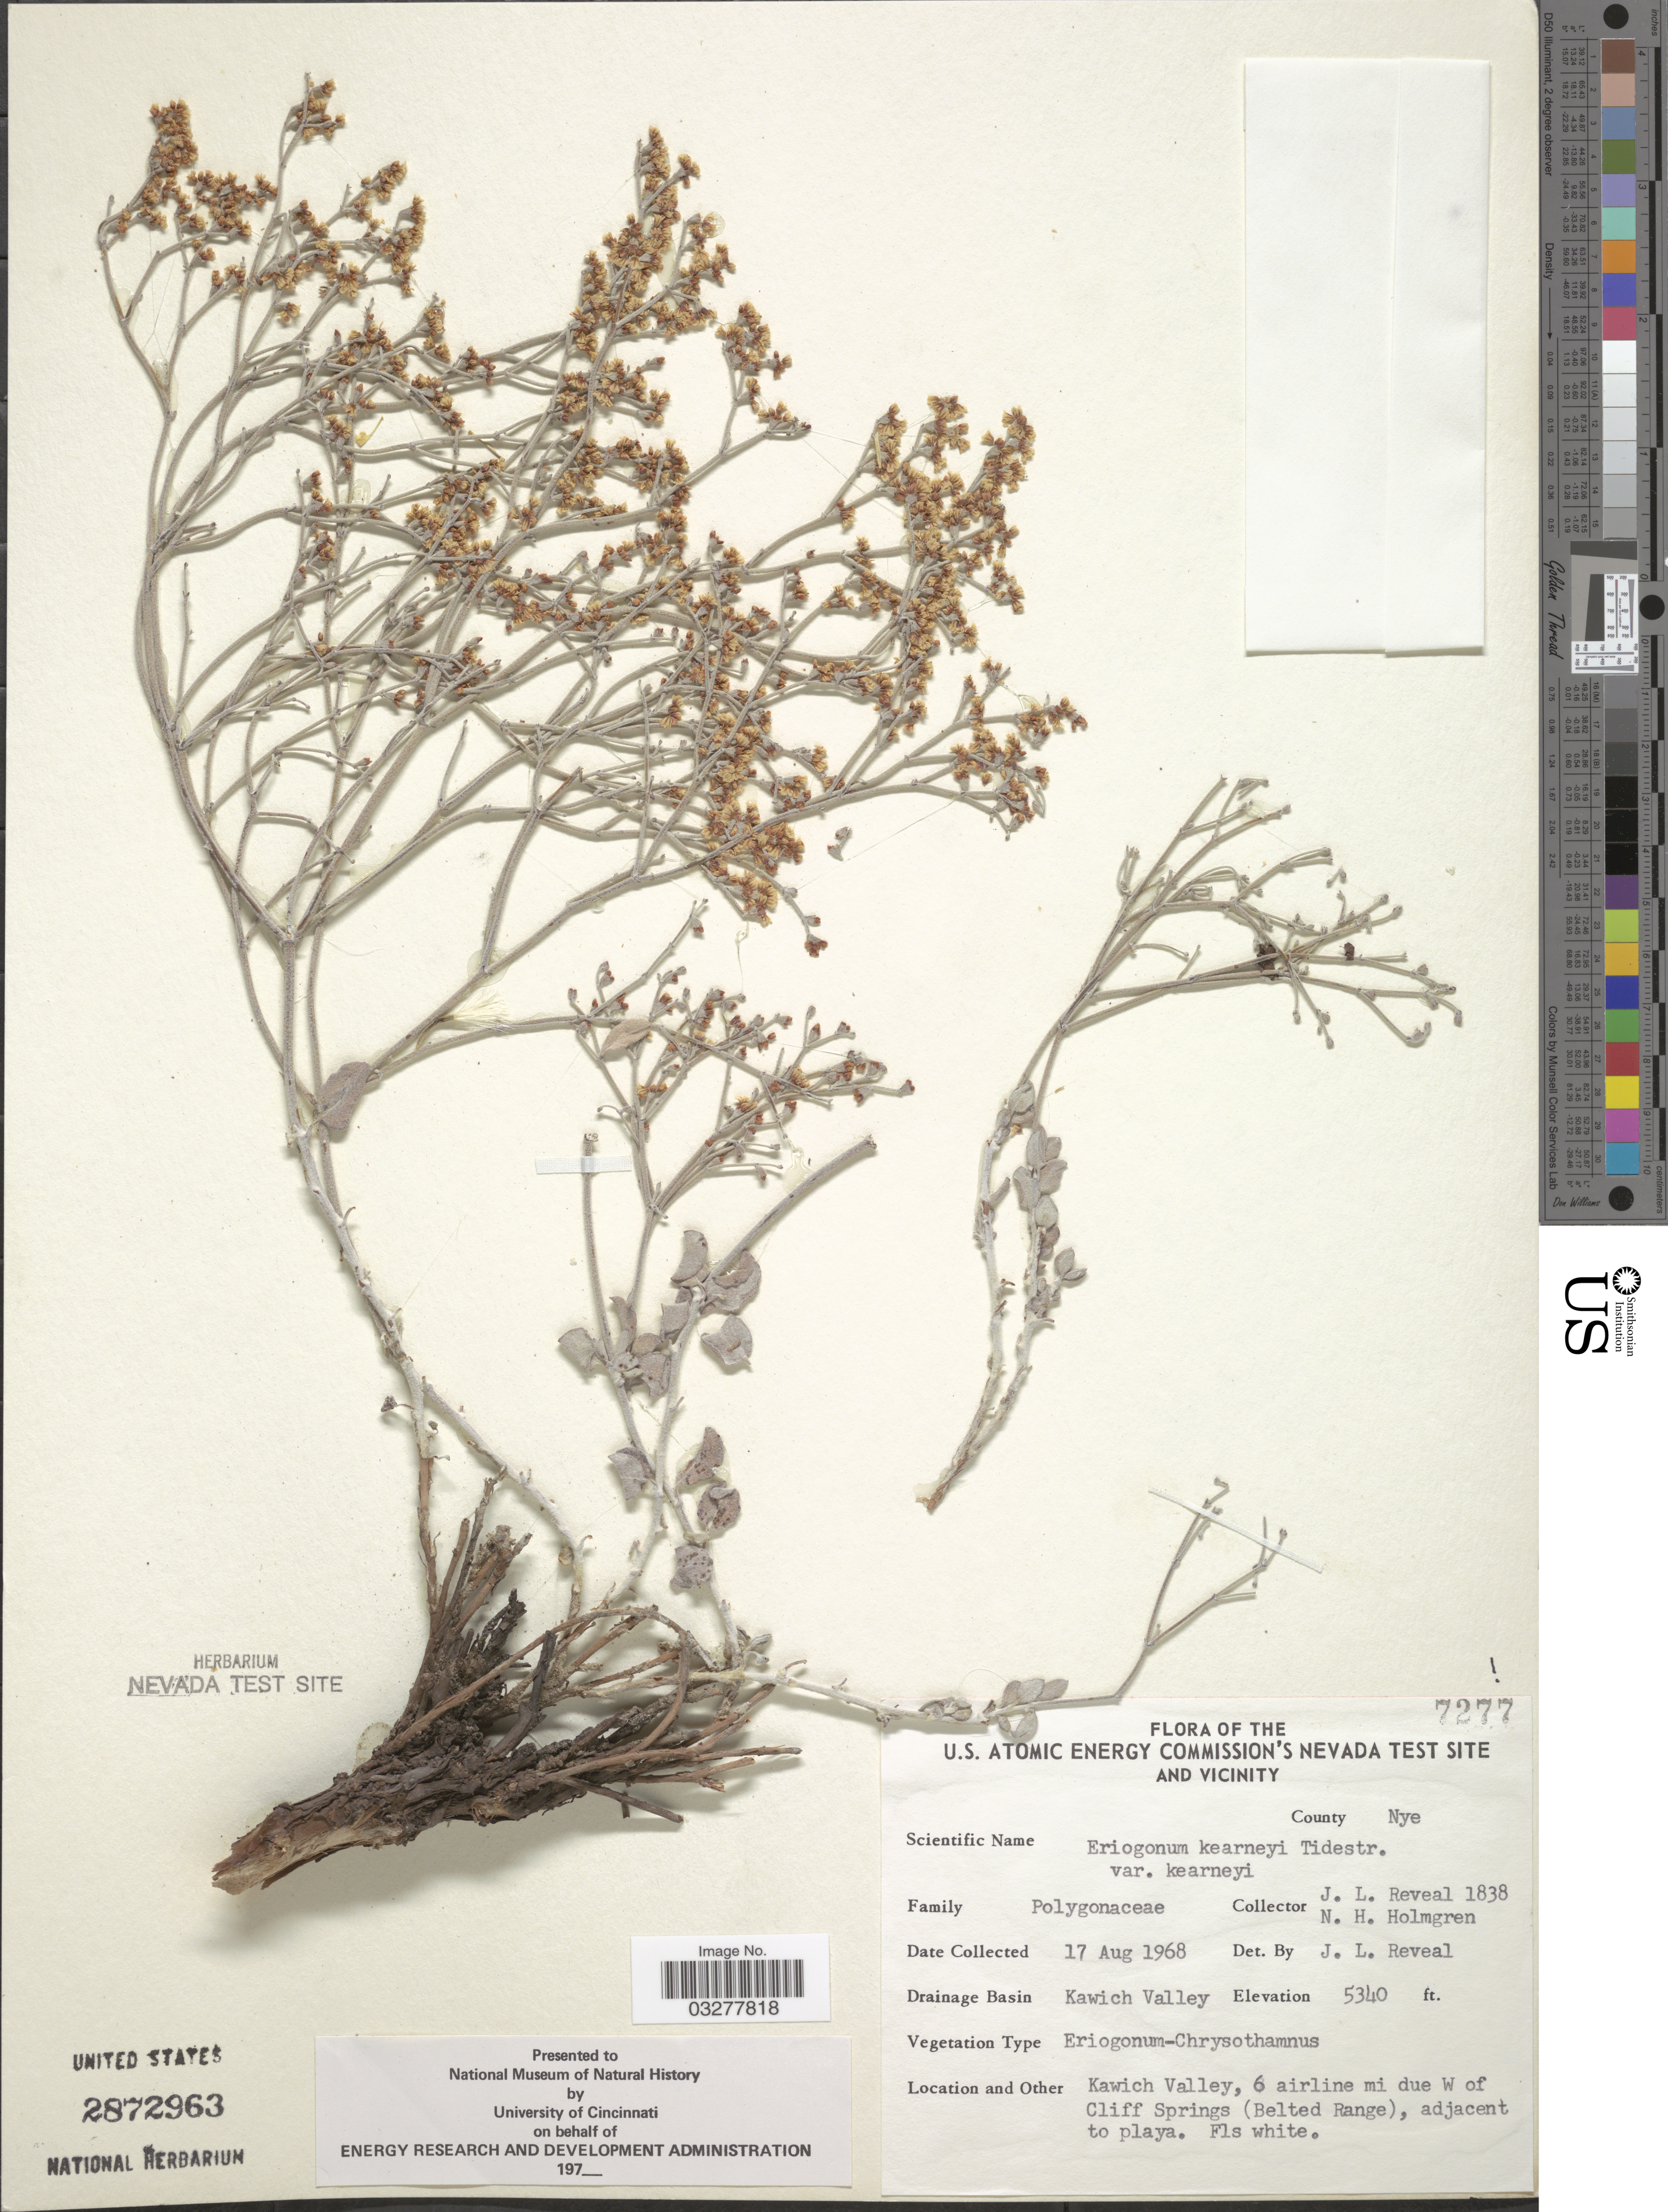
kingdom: Plantae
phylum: Tracheophyta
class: Magnoliopsida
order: Caryophyllales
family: Polygonaceae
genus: Eriogonum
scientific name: Eriogonum kearneyi var. kearneyi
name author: Tidestr.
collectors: J. L. Reveal & N. H. Holmgren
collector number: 1838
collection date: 1968-08-17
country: United States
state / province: Nevada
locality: U. S. Atomic Energy Commission's Nevada Test Site and Vicinity. County Nye. Drainage Basin Kawich Valley. Kawich Valley, 6 airline mi due W of Cliff Springs (Belted Range), adjacent to playa.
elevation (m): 1628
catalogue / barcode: US 2872963